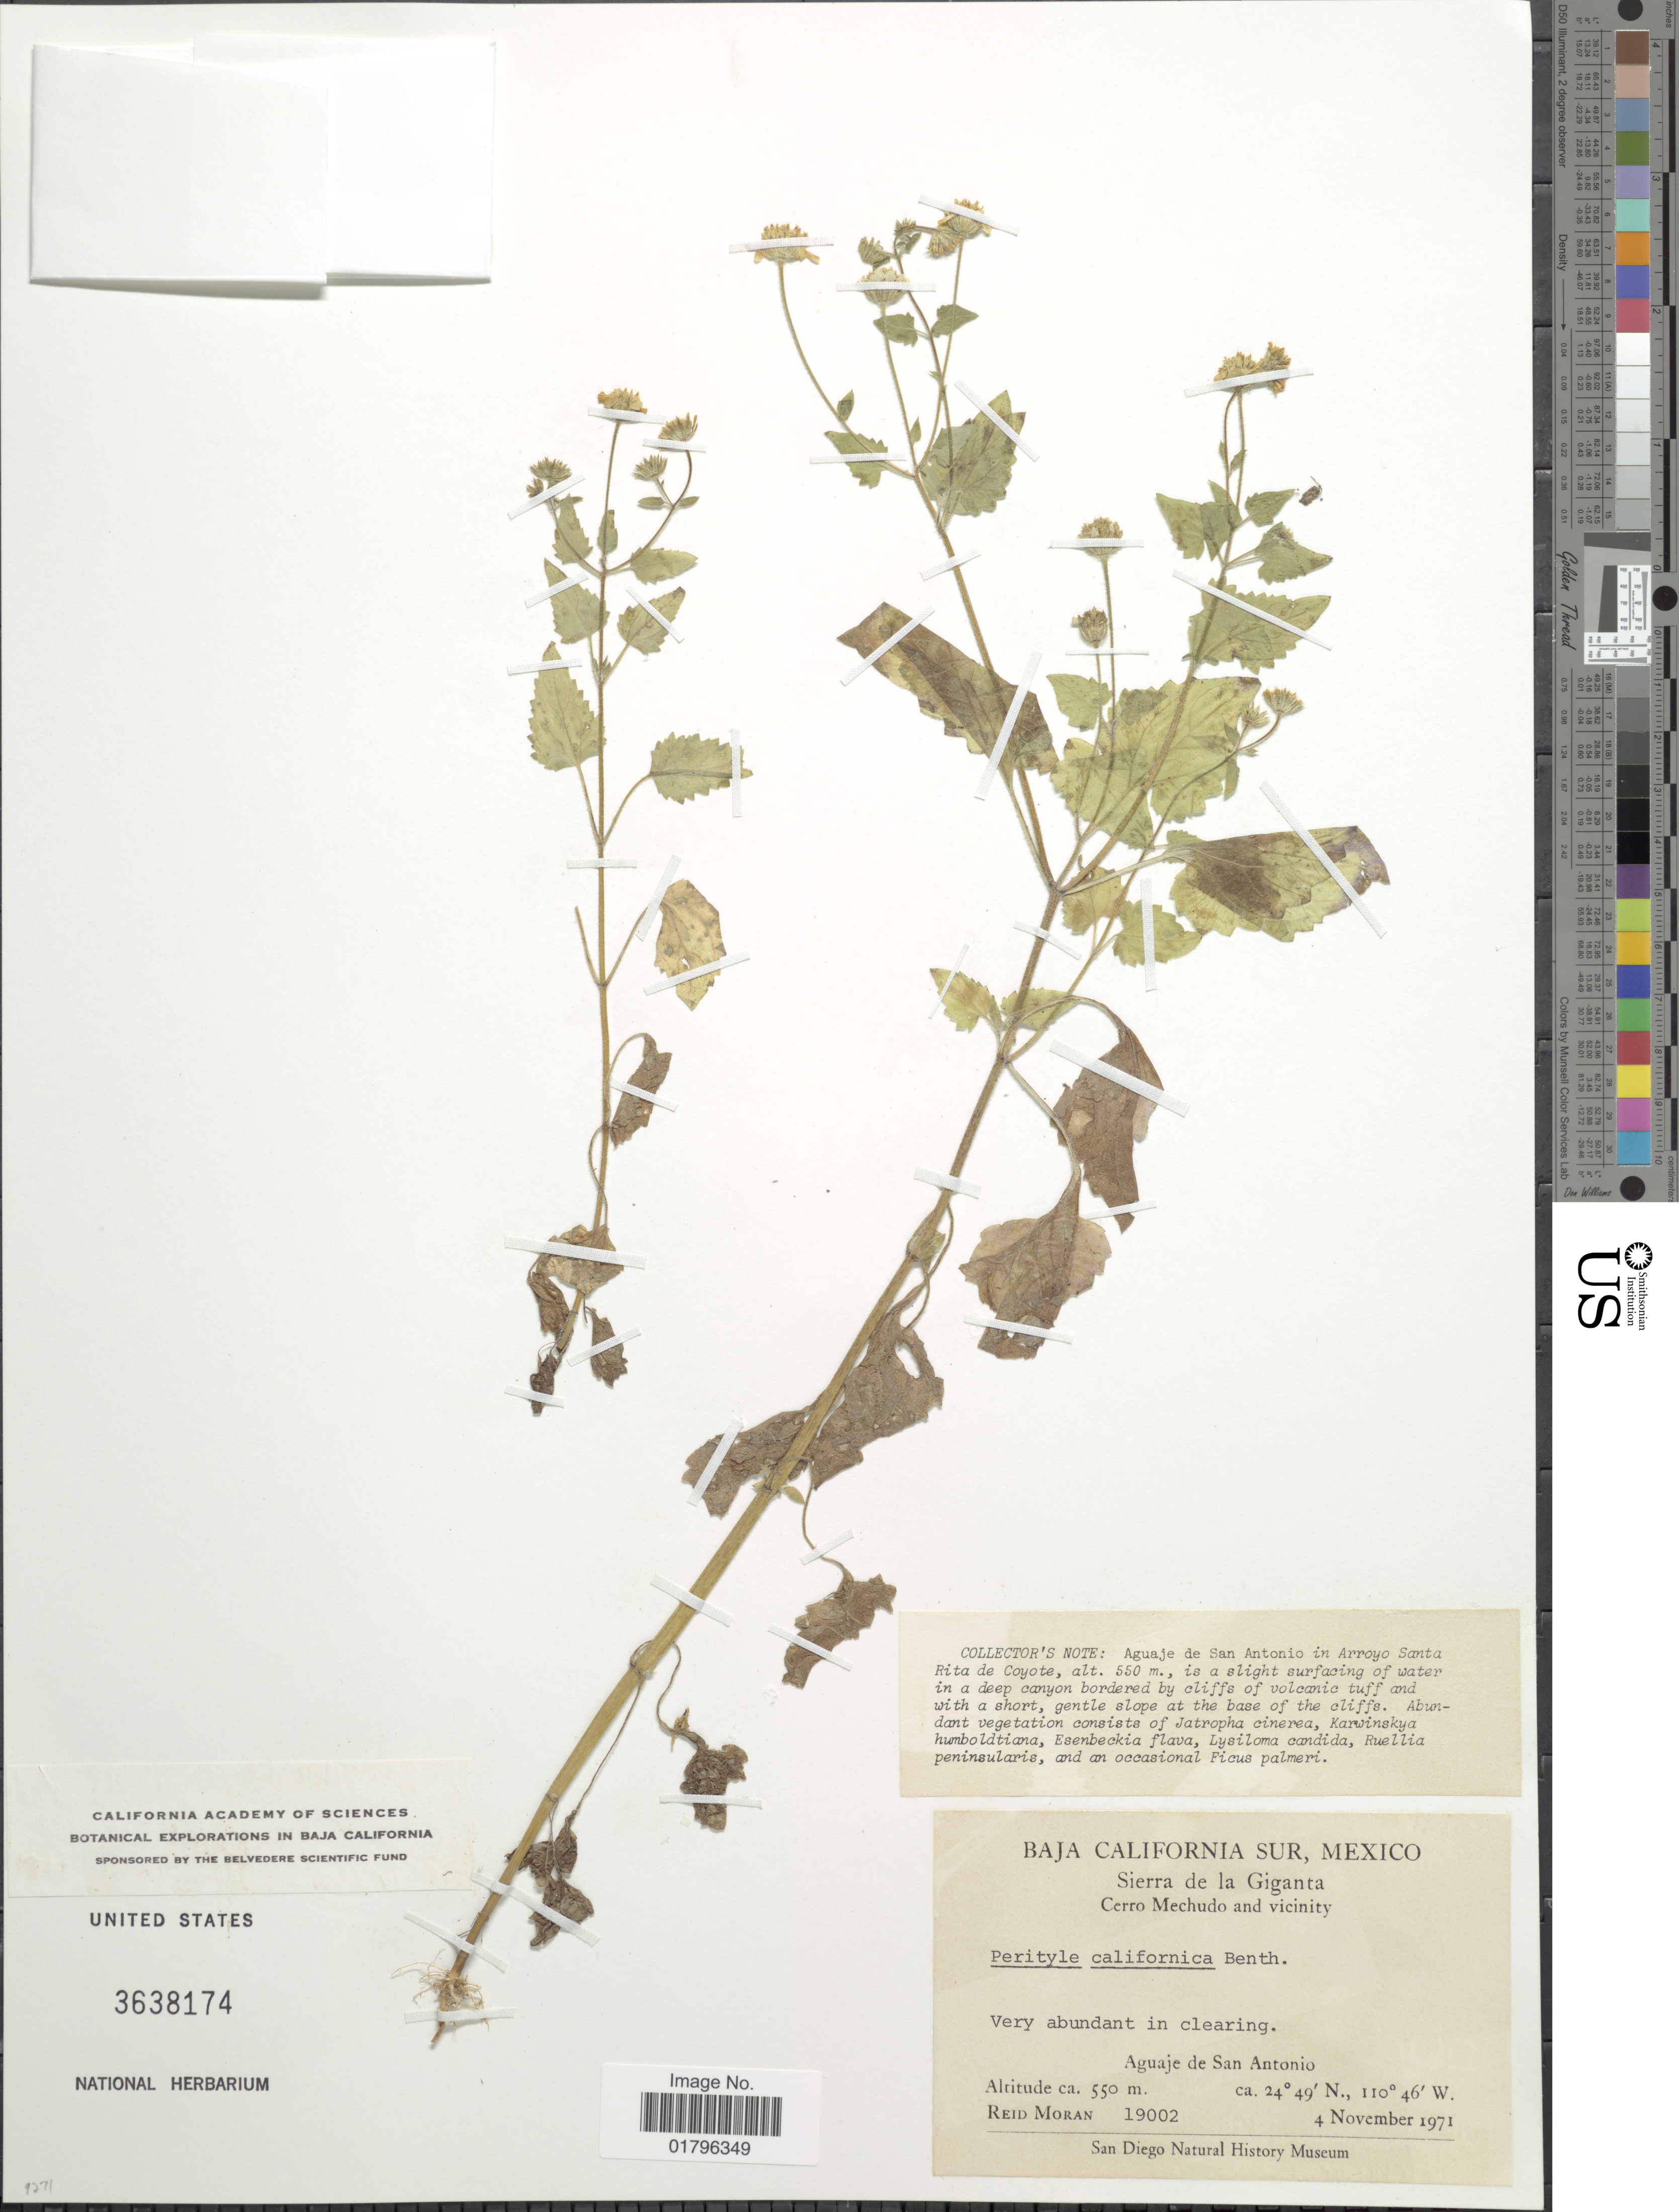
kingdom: Plantae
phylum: Tracheophyta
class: Magnoliopsida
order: Asterales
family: Asteraceae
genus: Perityle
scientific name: Perityle californica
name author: Benth.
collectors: R. V. Moran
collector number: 19002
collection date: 1971-11-04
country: Mexico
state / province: Baja California Sur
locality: Sierra de la Giganta, Cerro Mechudo and vicinity, Aguaje de San Antonio in Arroyo Santa Rita de Coyote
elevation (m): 550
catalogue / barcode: US 3638174